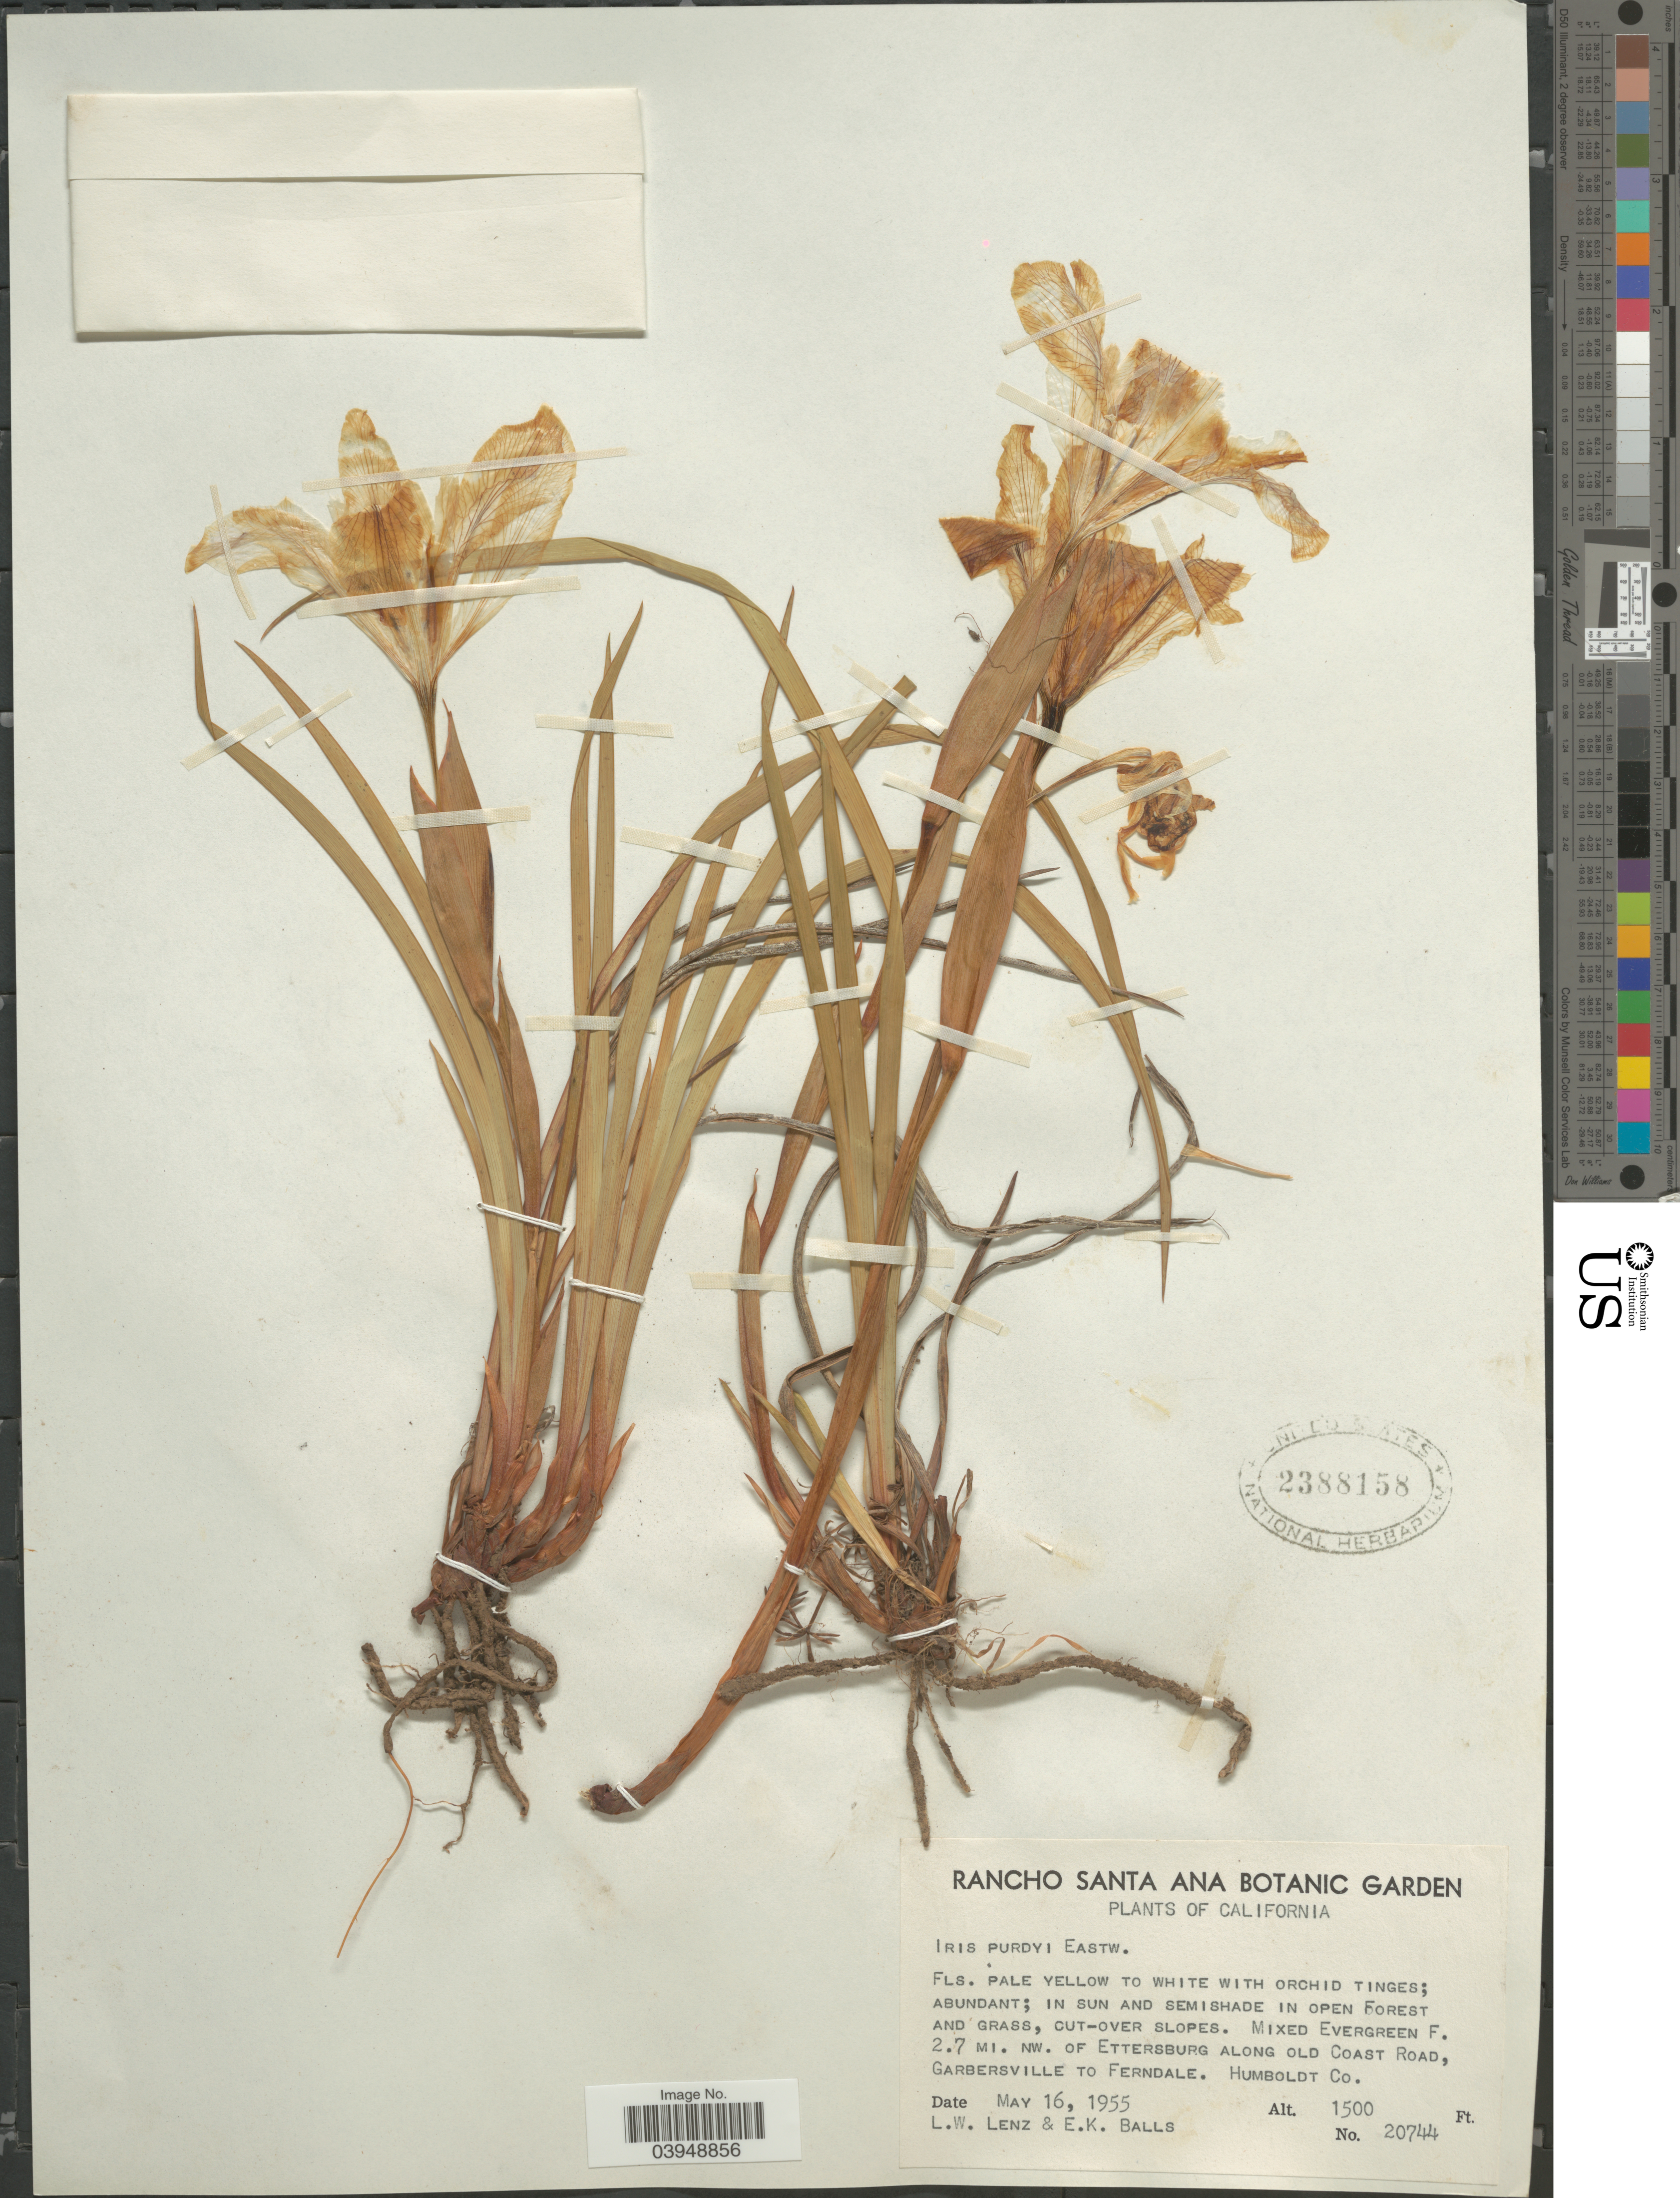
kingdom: Plantae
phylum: Tracheophyta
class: Liliopsida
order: Asparagales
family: Iridaceae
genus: Iris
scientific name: Iris purdyi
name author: Eastw.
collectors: L. Lenz & E. K. Balls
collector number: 20744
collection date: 1955-05-16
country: United States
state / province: California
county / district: Humboldt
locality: Mixed Evergreen F. 2.7 mi. NW. of Ettersburg along old Coast Road, Garbersville to Ferndale. Humboldt Co.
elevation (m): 457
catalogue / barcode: US 2388158